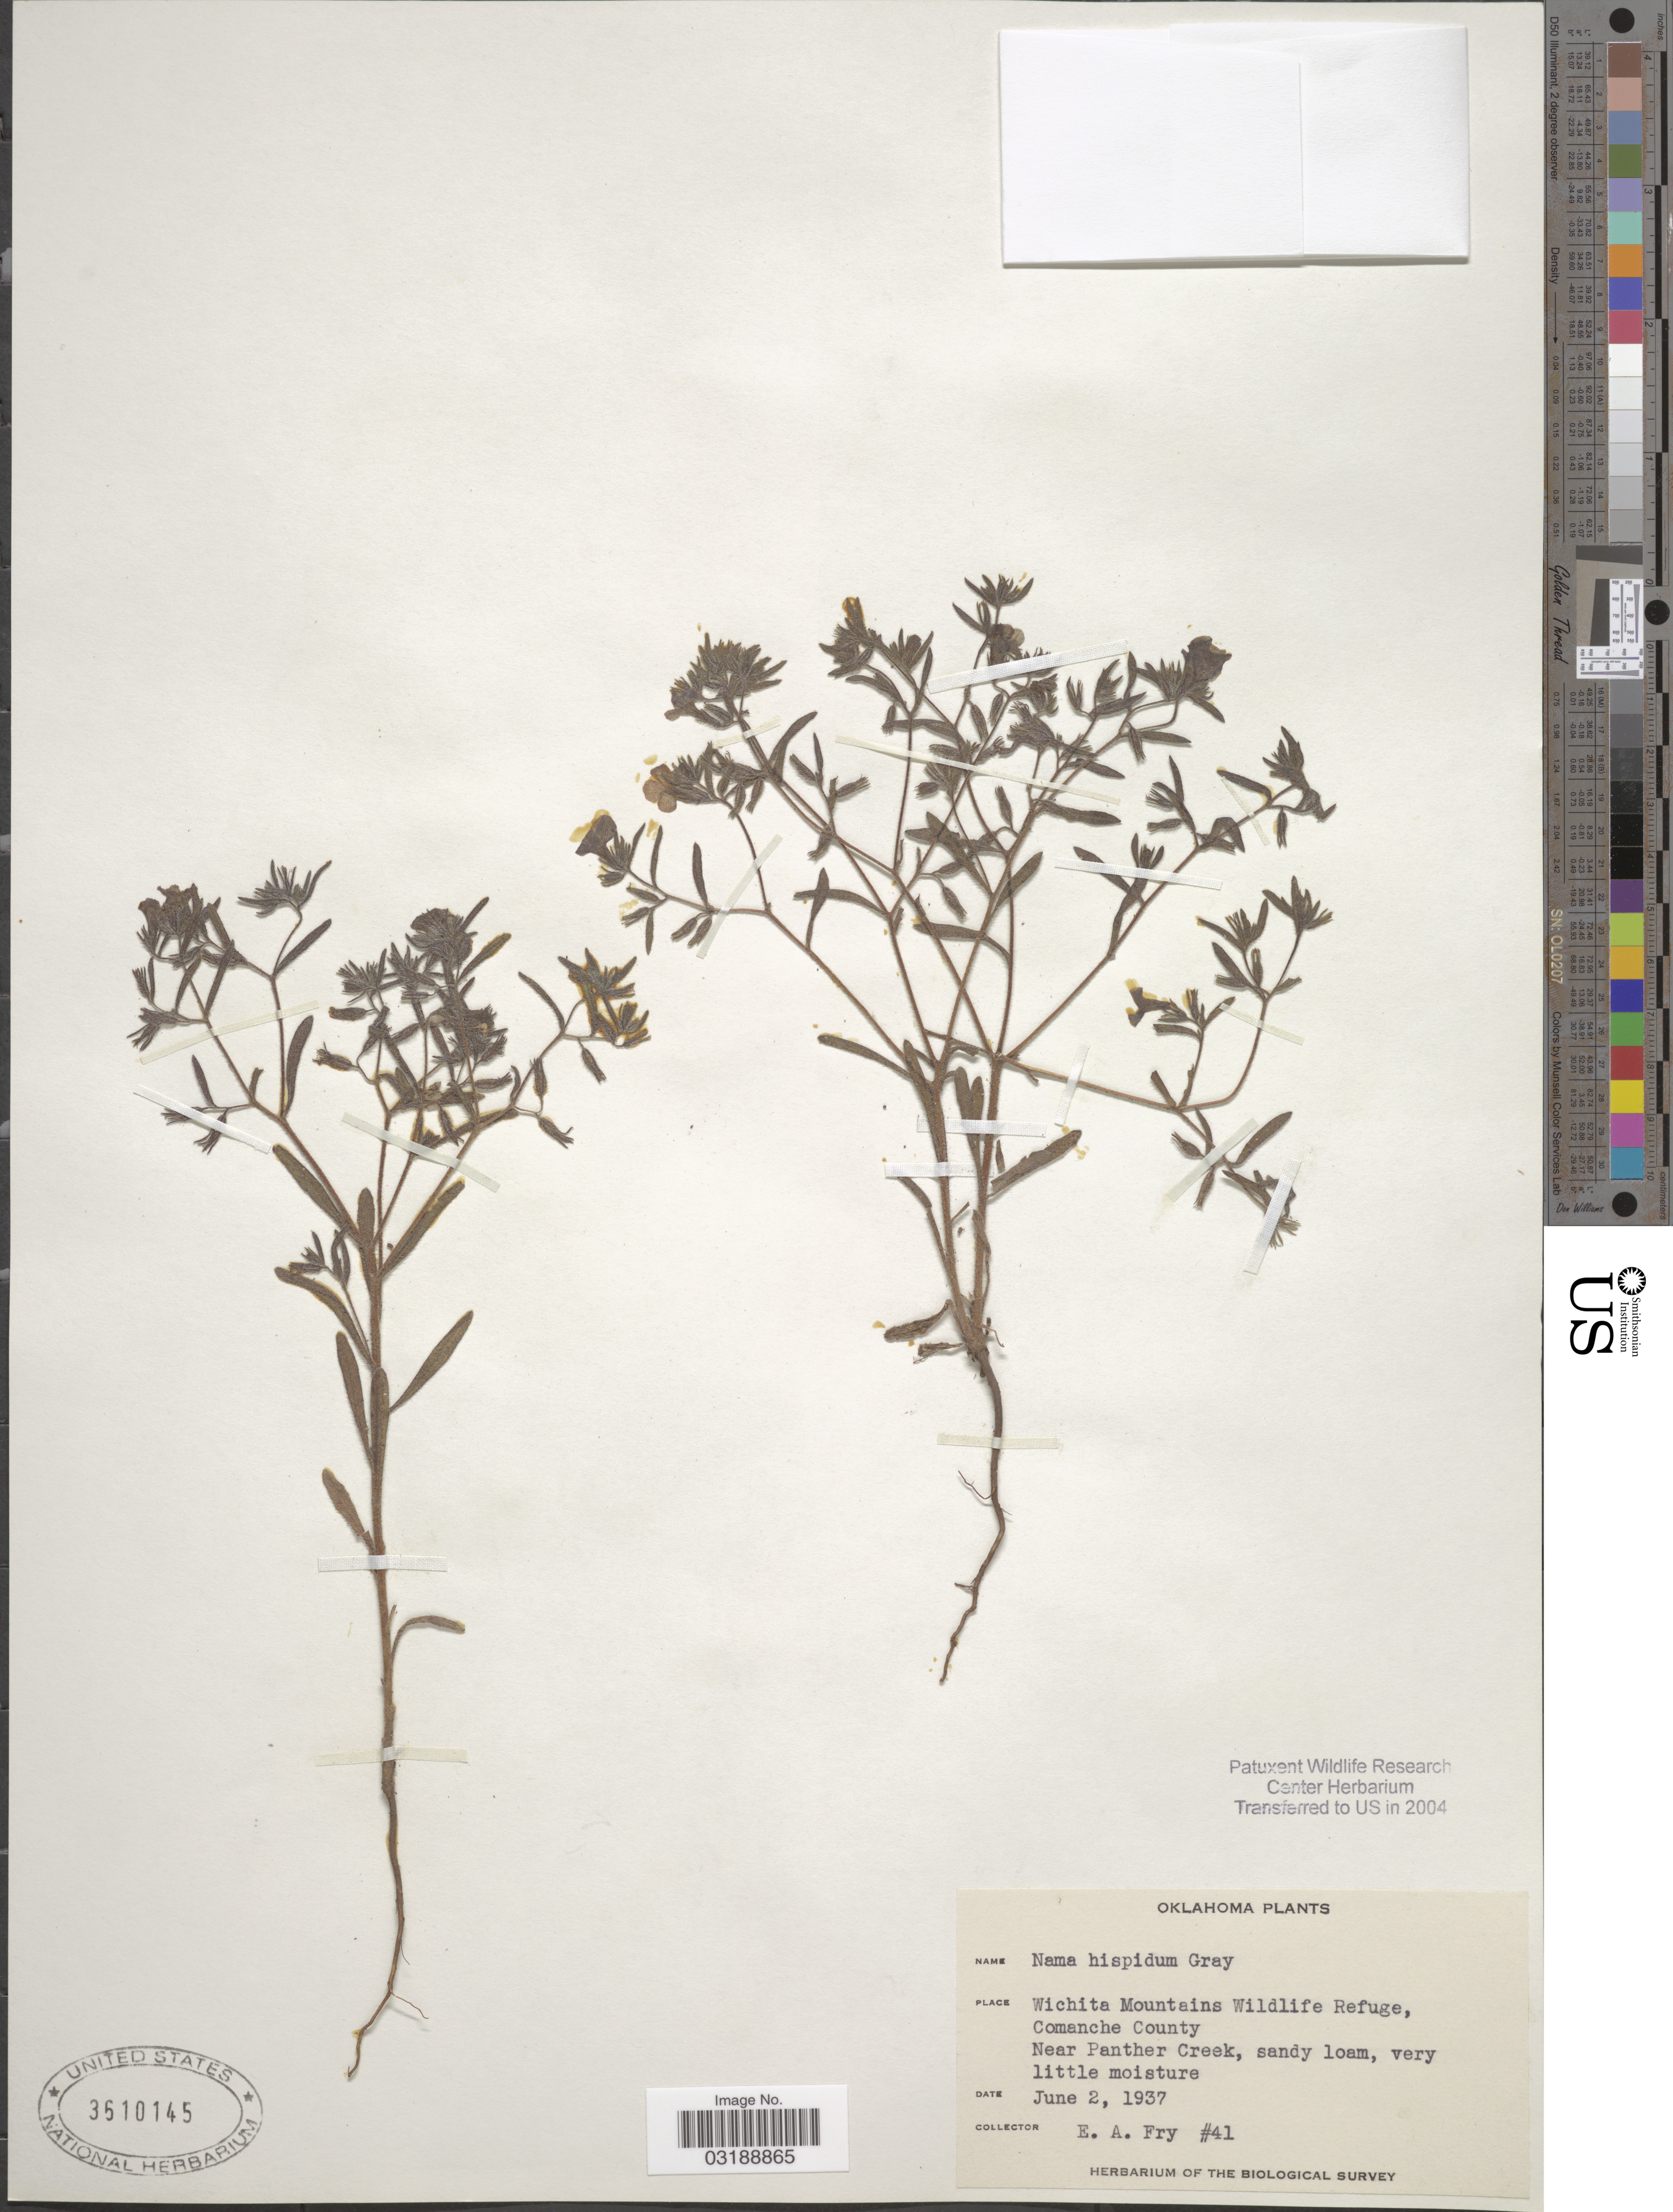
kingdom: Plantae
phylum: Tracheophyta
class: Magnoliopsida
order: Boraginales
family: Namaceae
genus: Nama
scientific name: Nama hispida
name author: A. Gray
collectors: E. Fry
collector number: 41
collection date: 1937-06-02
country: United States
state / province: Oklahoma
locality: Wichita Mountains Wildlife Refuge, Comanche County. Near Panther Creek.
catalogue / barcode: US 3610145